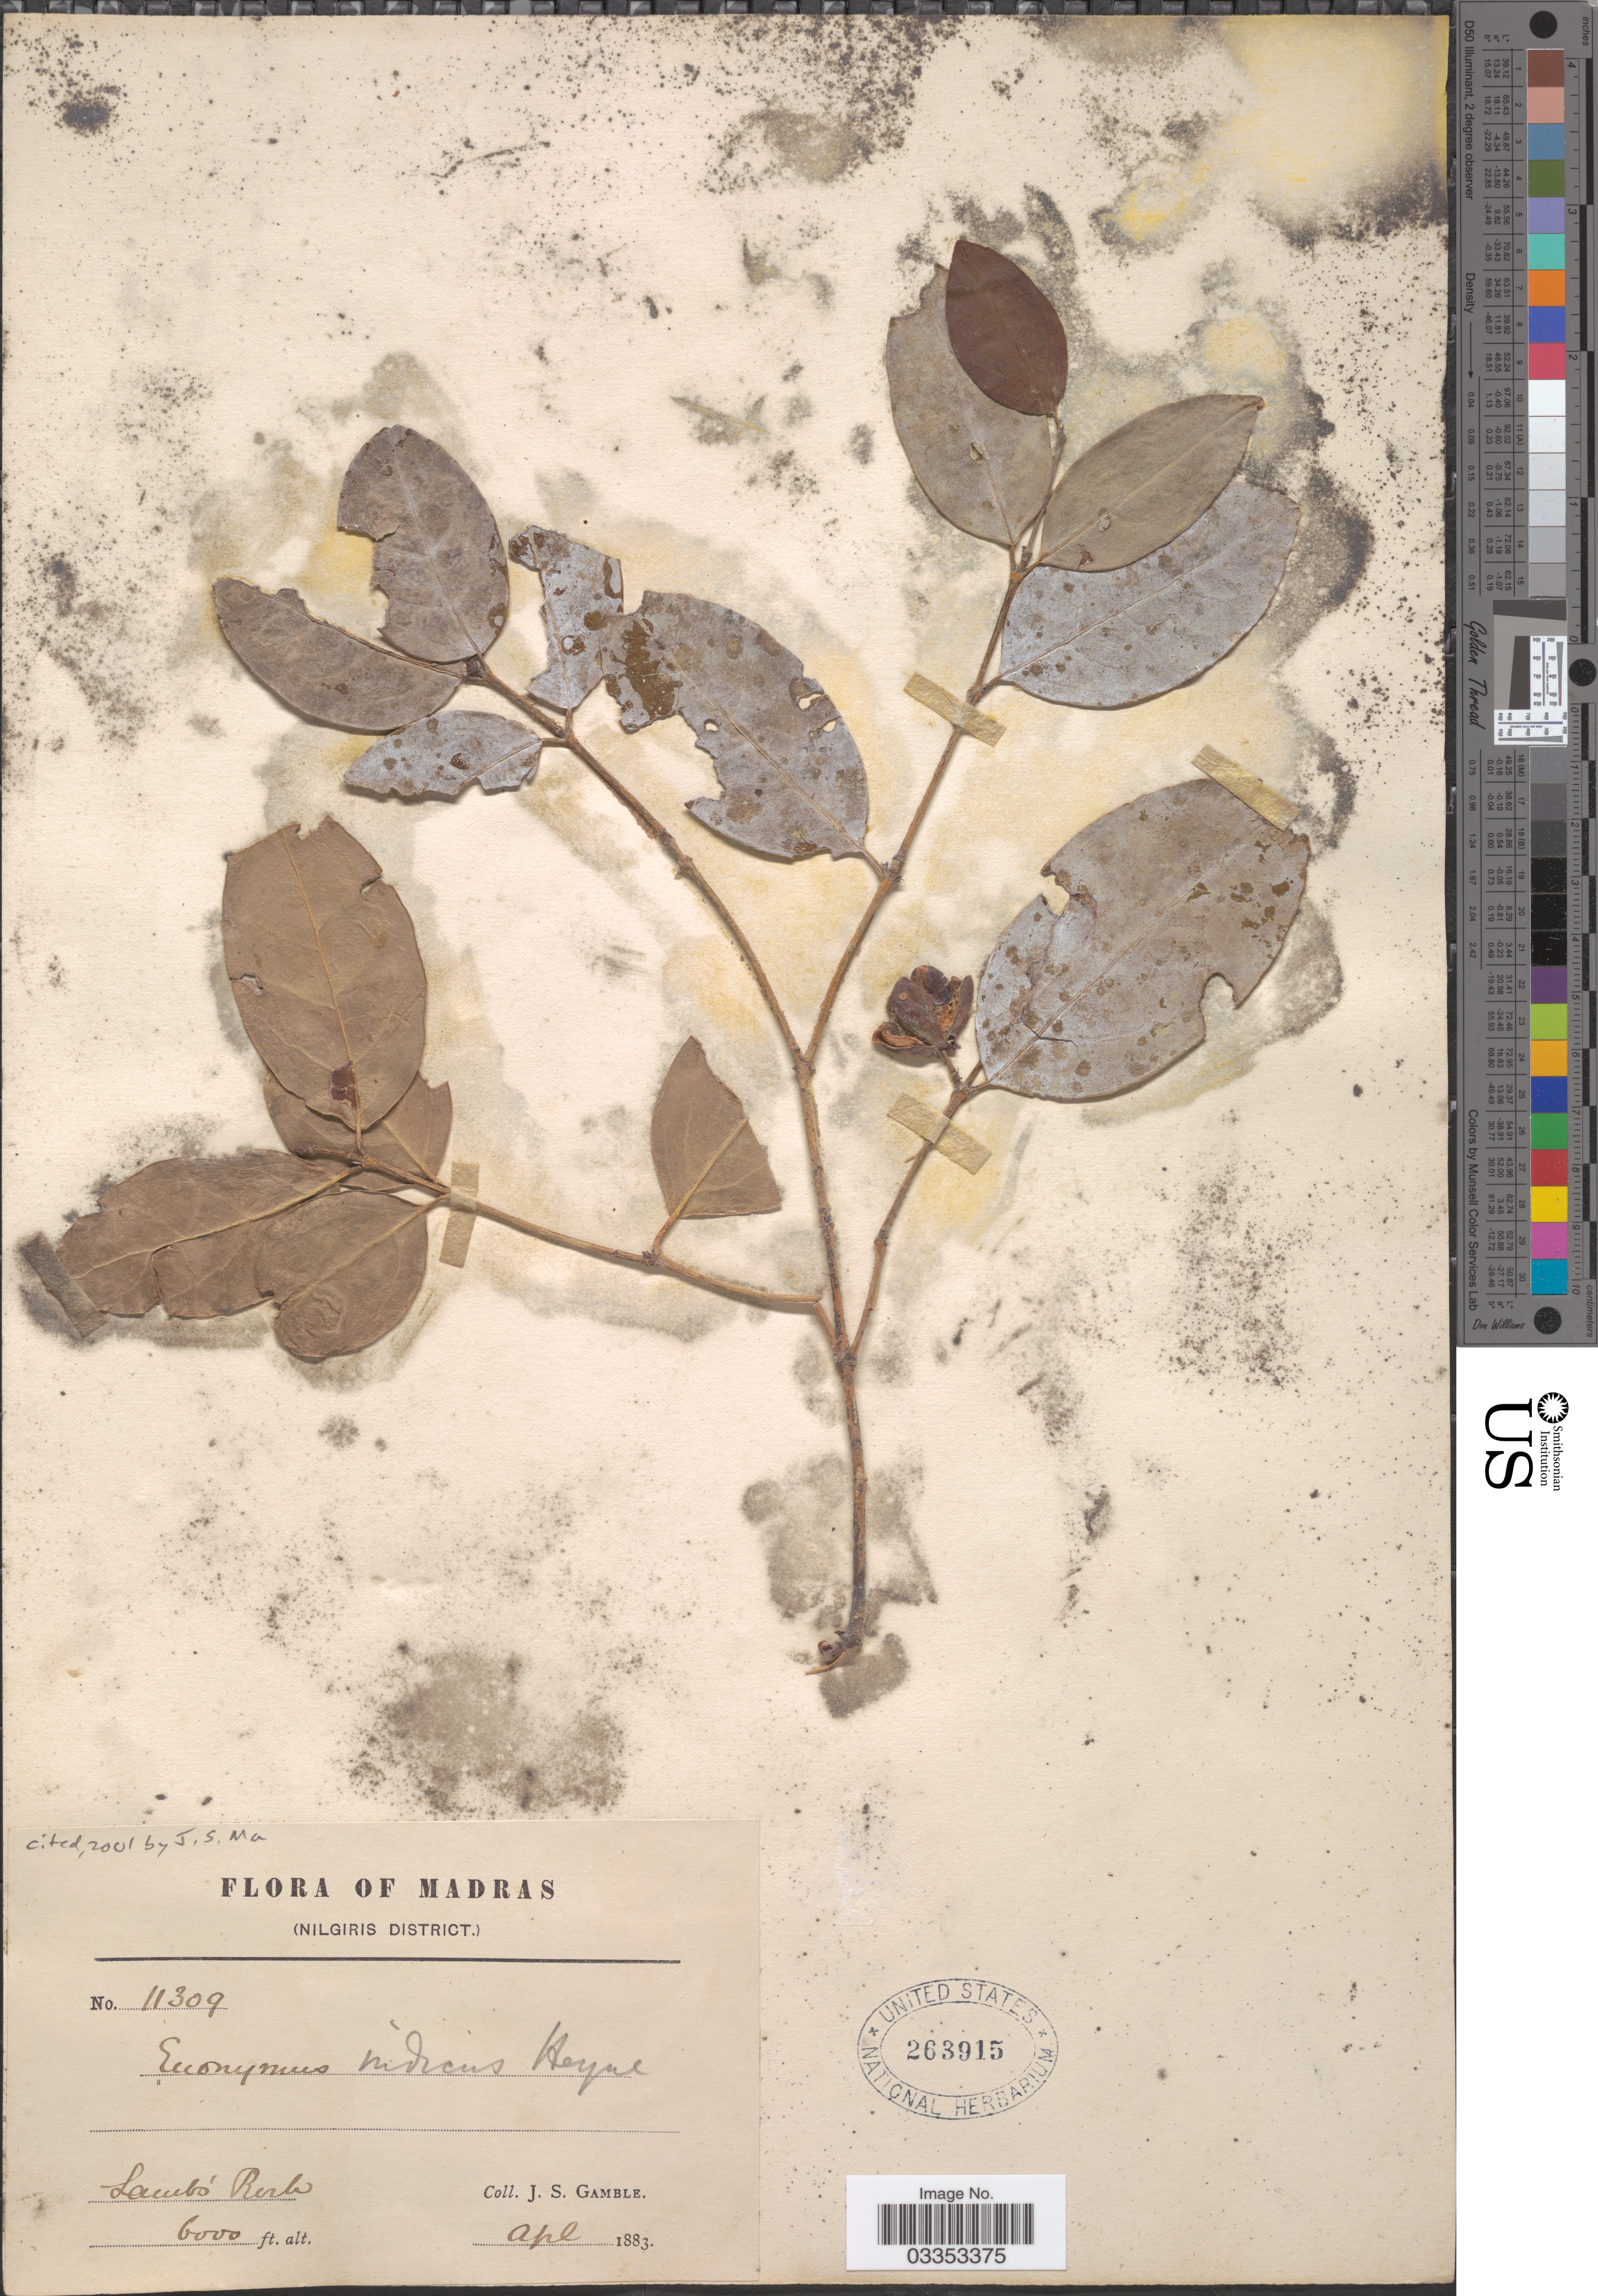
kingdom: Plantae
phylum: Tracheophyta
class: Magnoliopsida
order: Celastrales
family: Celastraceae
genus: Euonymus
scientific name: Euonymus indicus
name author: B. Heyne ex Wall.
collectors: J. S. Gamble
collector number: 11309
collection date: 1883-04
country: India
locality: Madras (Nilgiris District). Lamb's Rock.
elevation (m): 1829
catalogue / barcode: US 263915